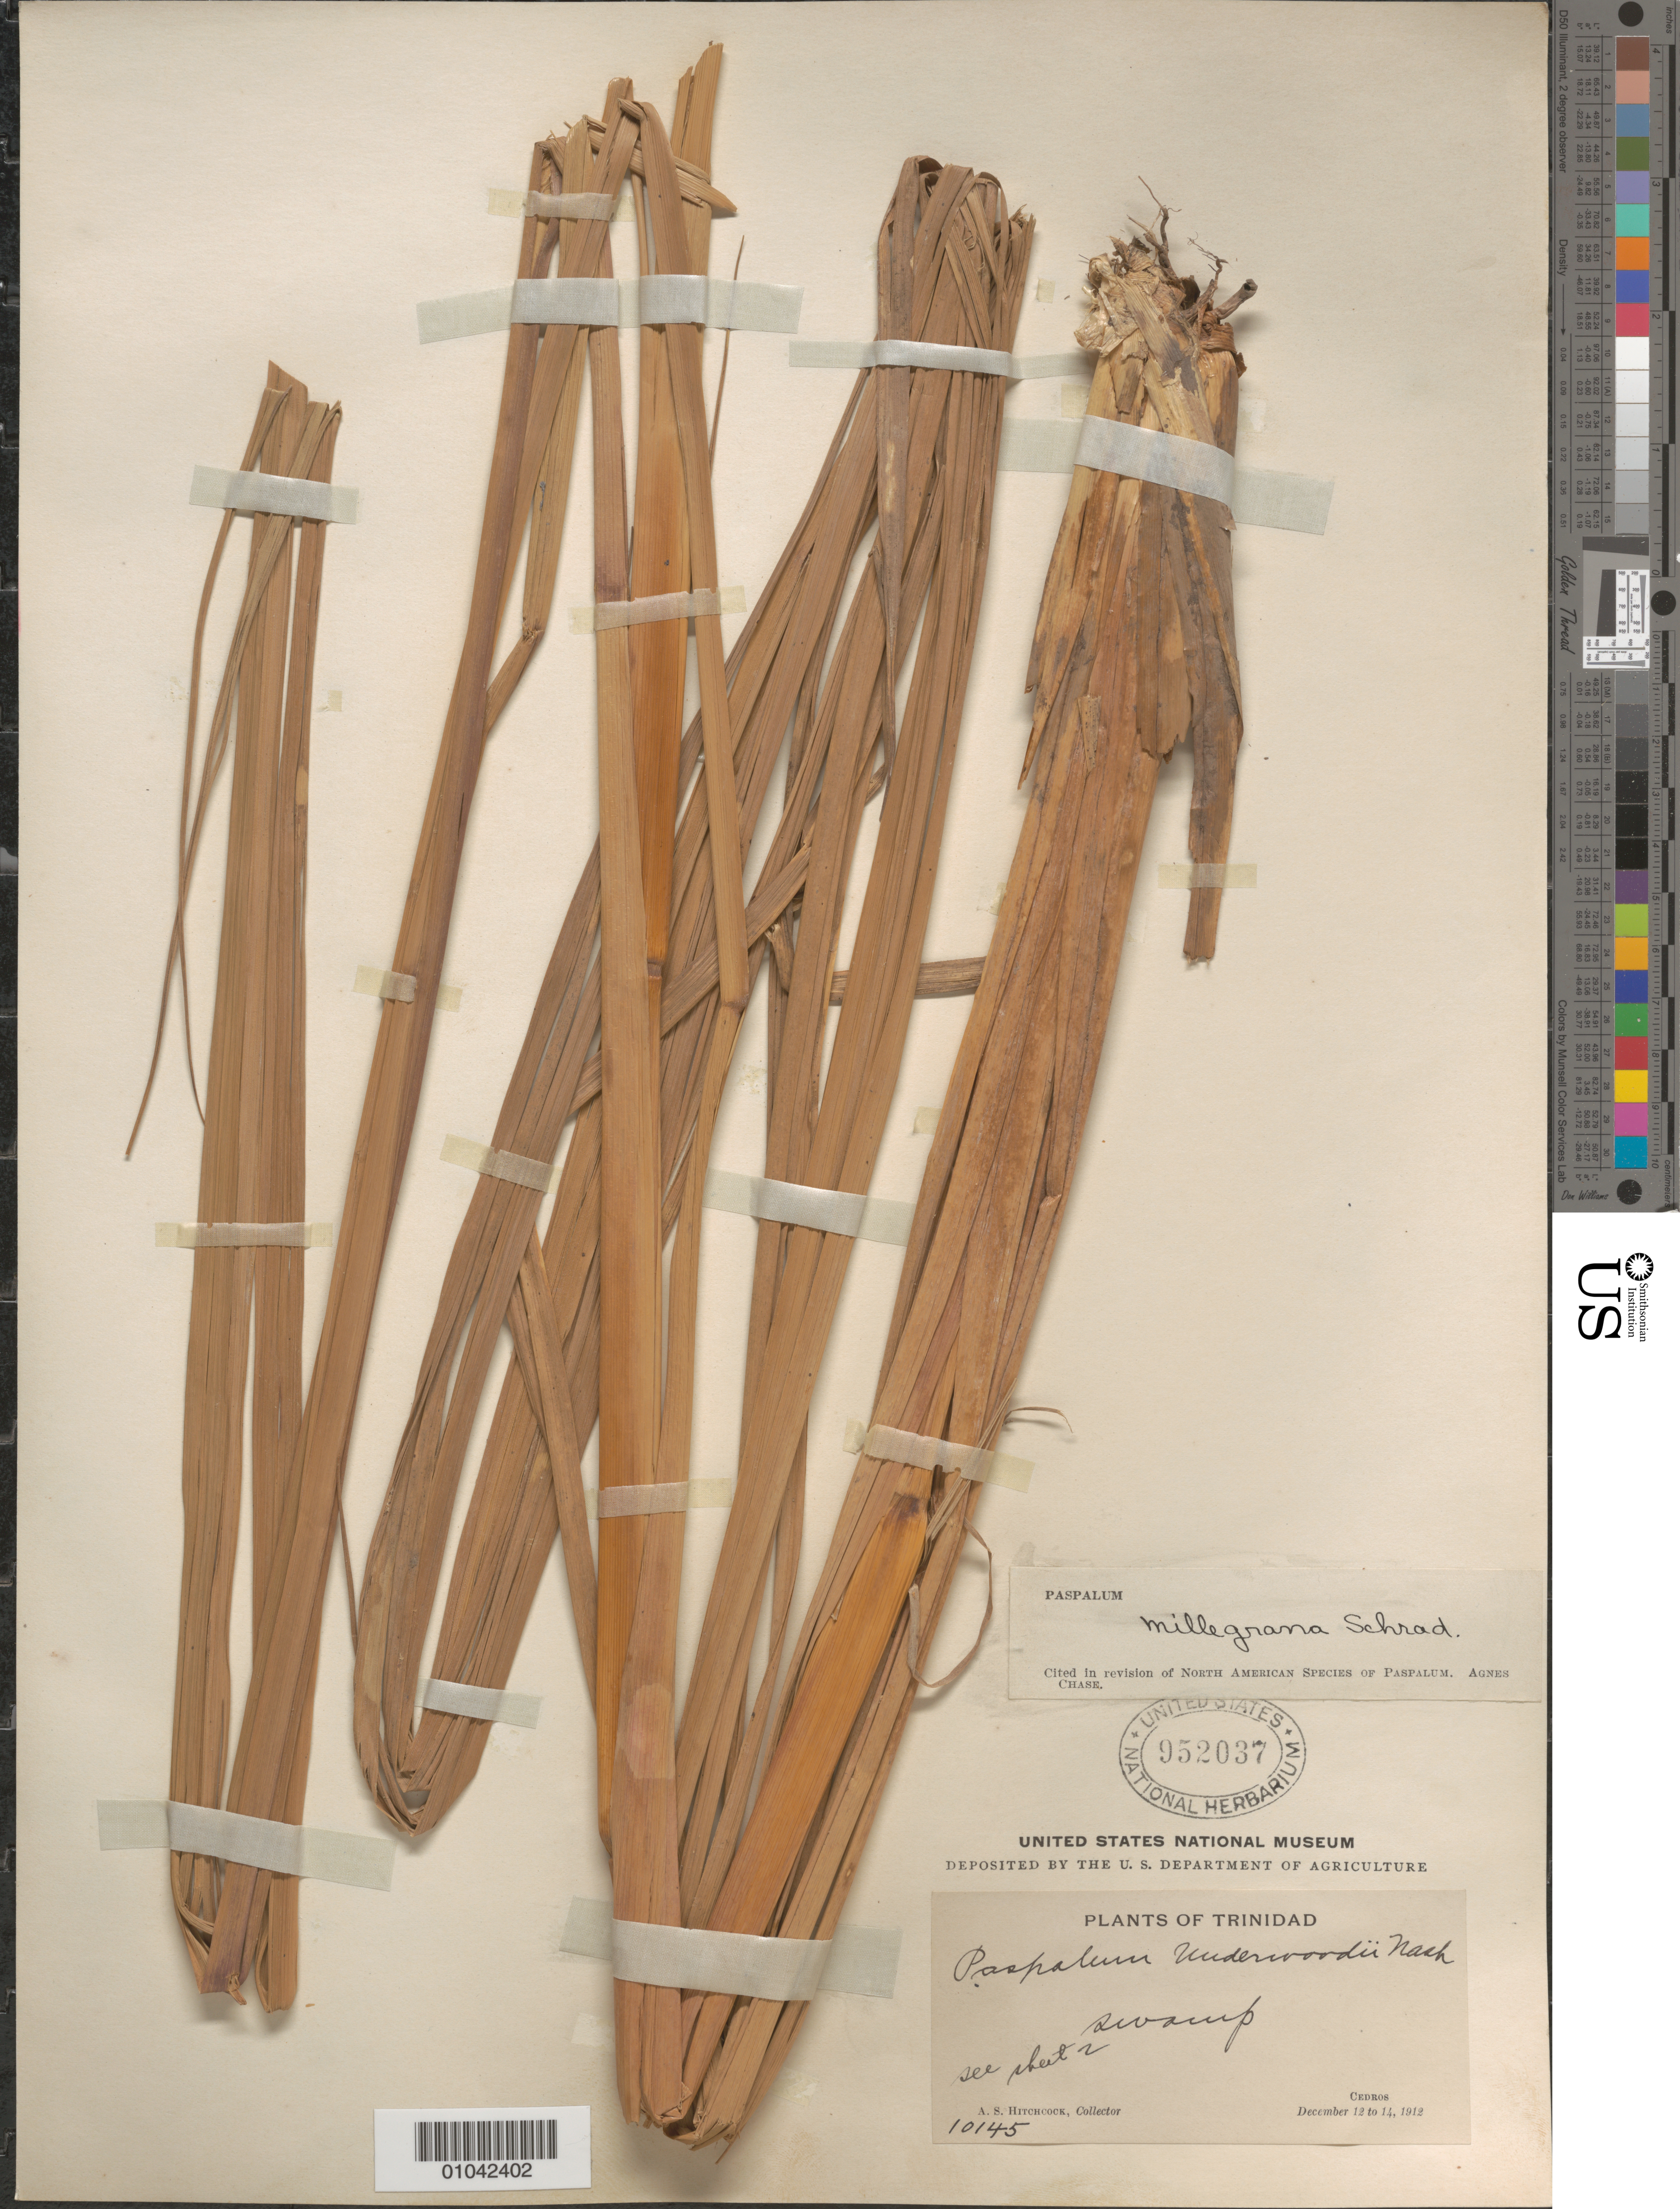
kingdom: Plantae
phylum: Tracheophyta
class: Liliopsida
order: Poales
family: Poaceae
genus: Paspalum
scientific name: Paspalum millegrana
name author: Schrad.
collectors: R. S. Cowan & R. Forster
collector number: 1276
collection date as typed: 26 Mar 1959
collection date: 1959-03-26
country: Trinidad and Tobago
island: Trinidad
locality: Bonasse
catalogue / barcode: US 952037